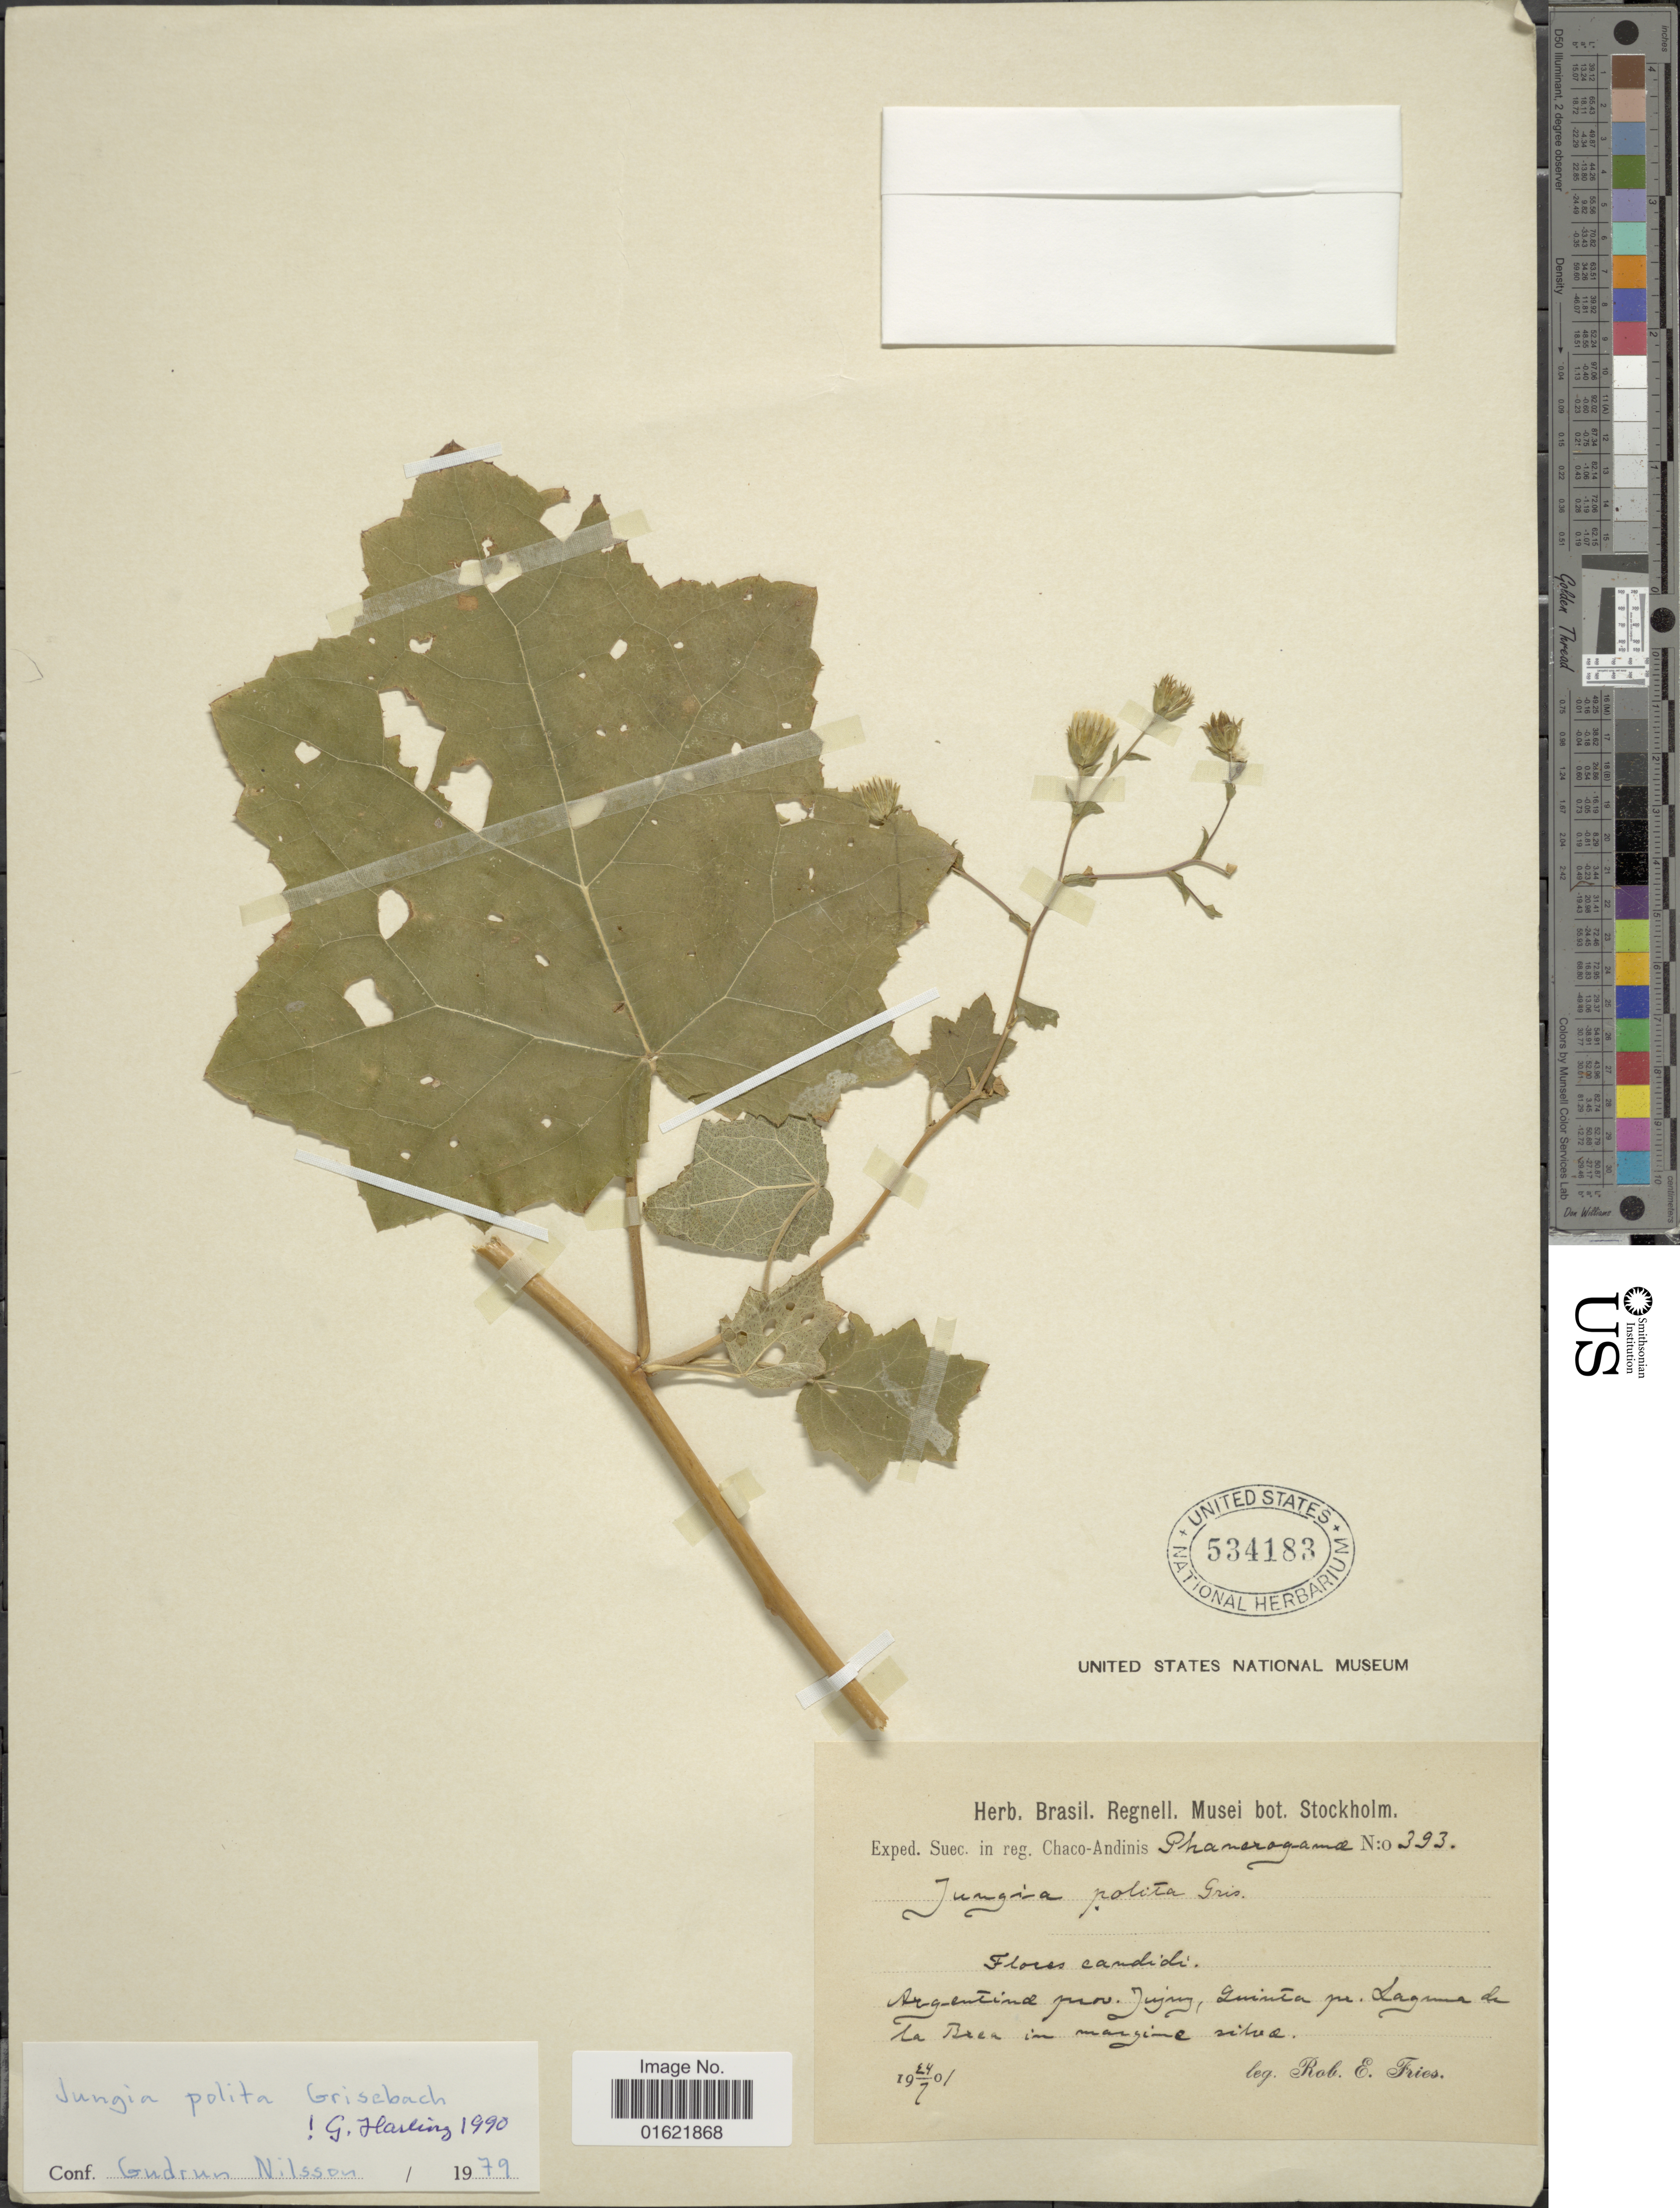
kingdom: Plantae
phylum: Tracheophyta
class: Magnoliopsida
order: Asterales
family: Asteraceae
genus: Jungia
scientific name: Jungia polita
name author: Griseb.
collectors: R. E. Fries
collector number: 393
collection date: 1901-07-24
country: Argentina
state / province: Jujuy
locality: Quinta pr. Laguna de La Brea in margine silva.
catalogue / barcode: US 534183